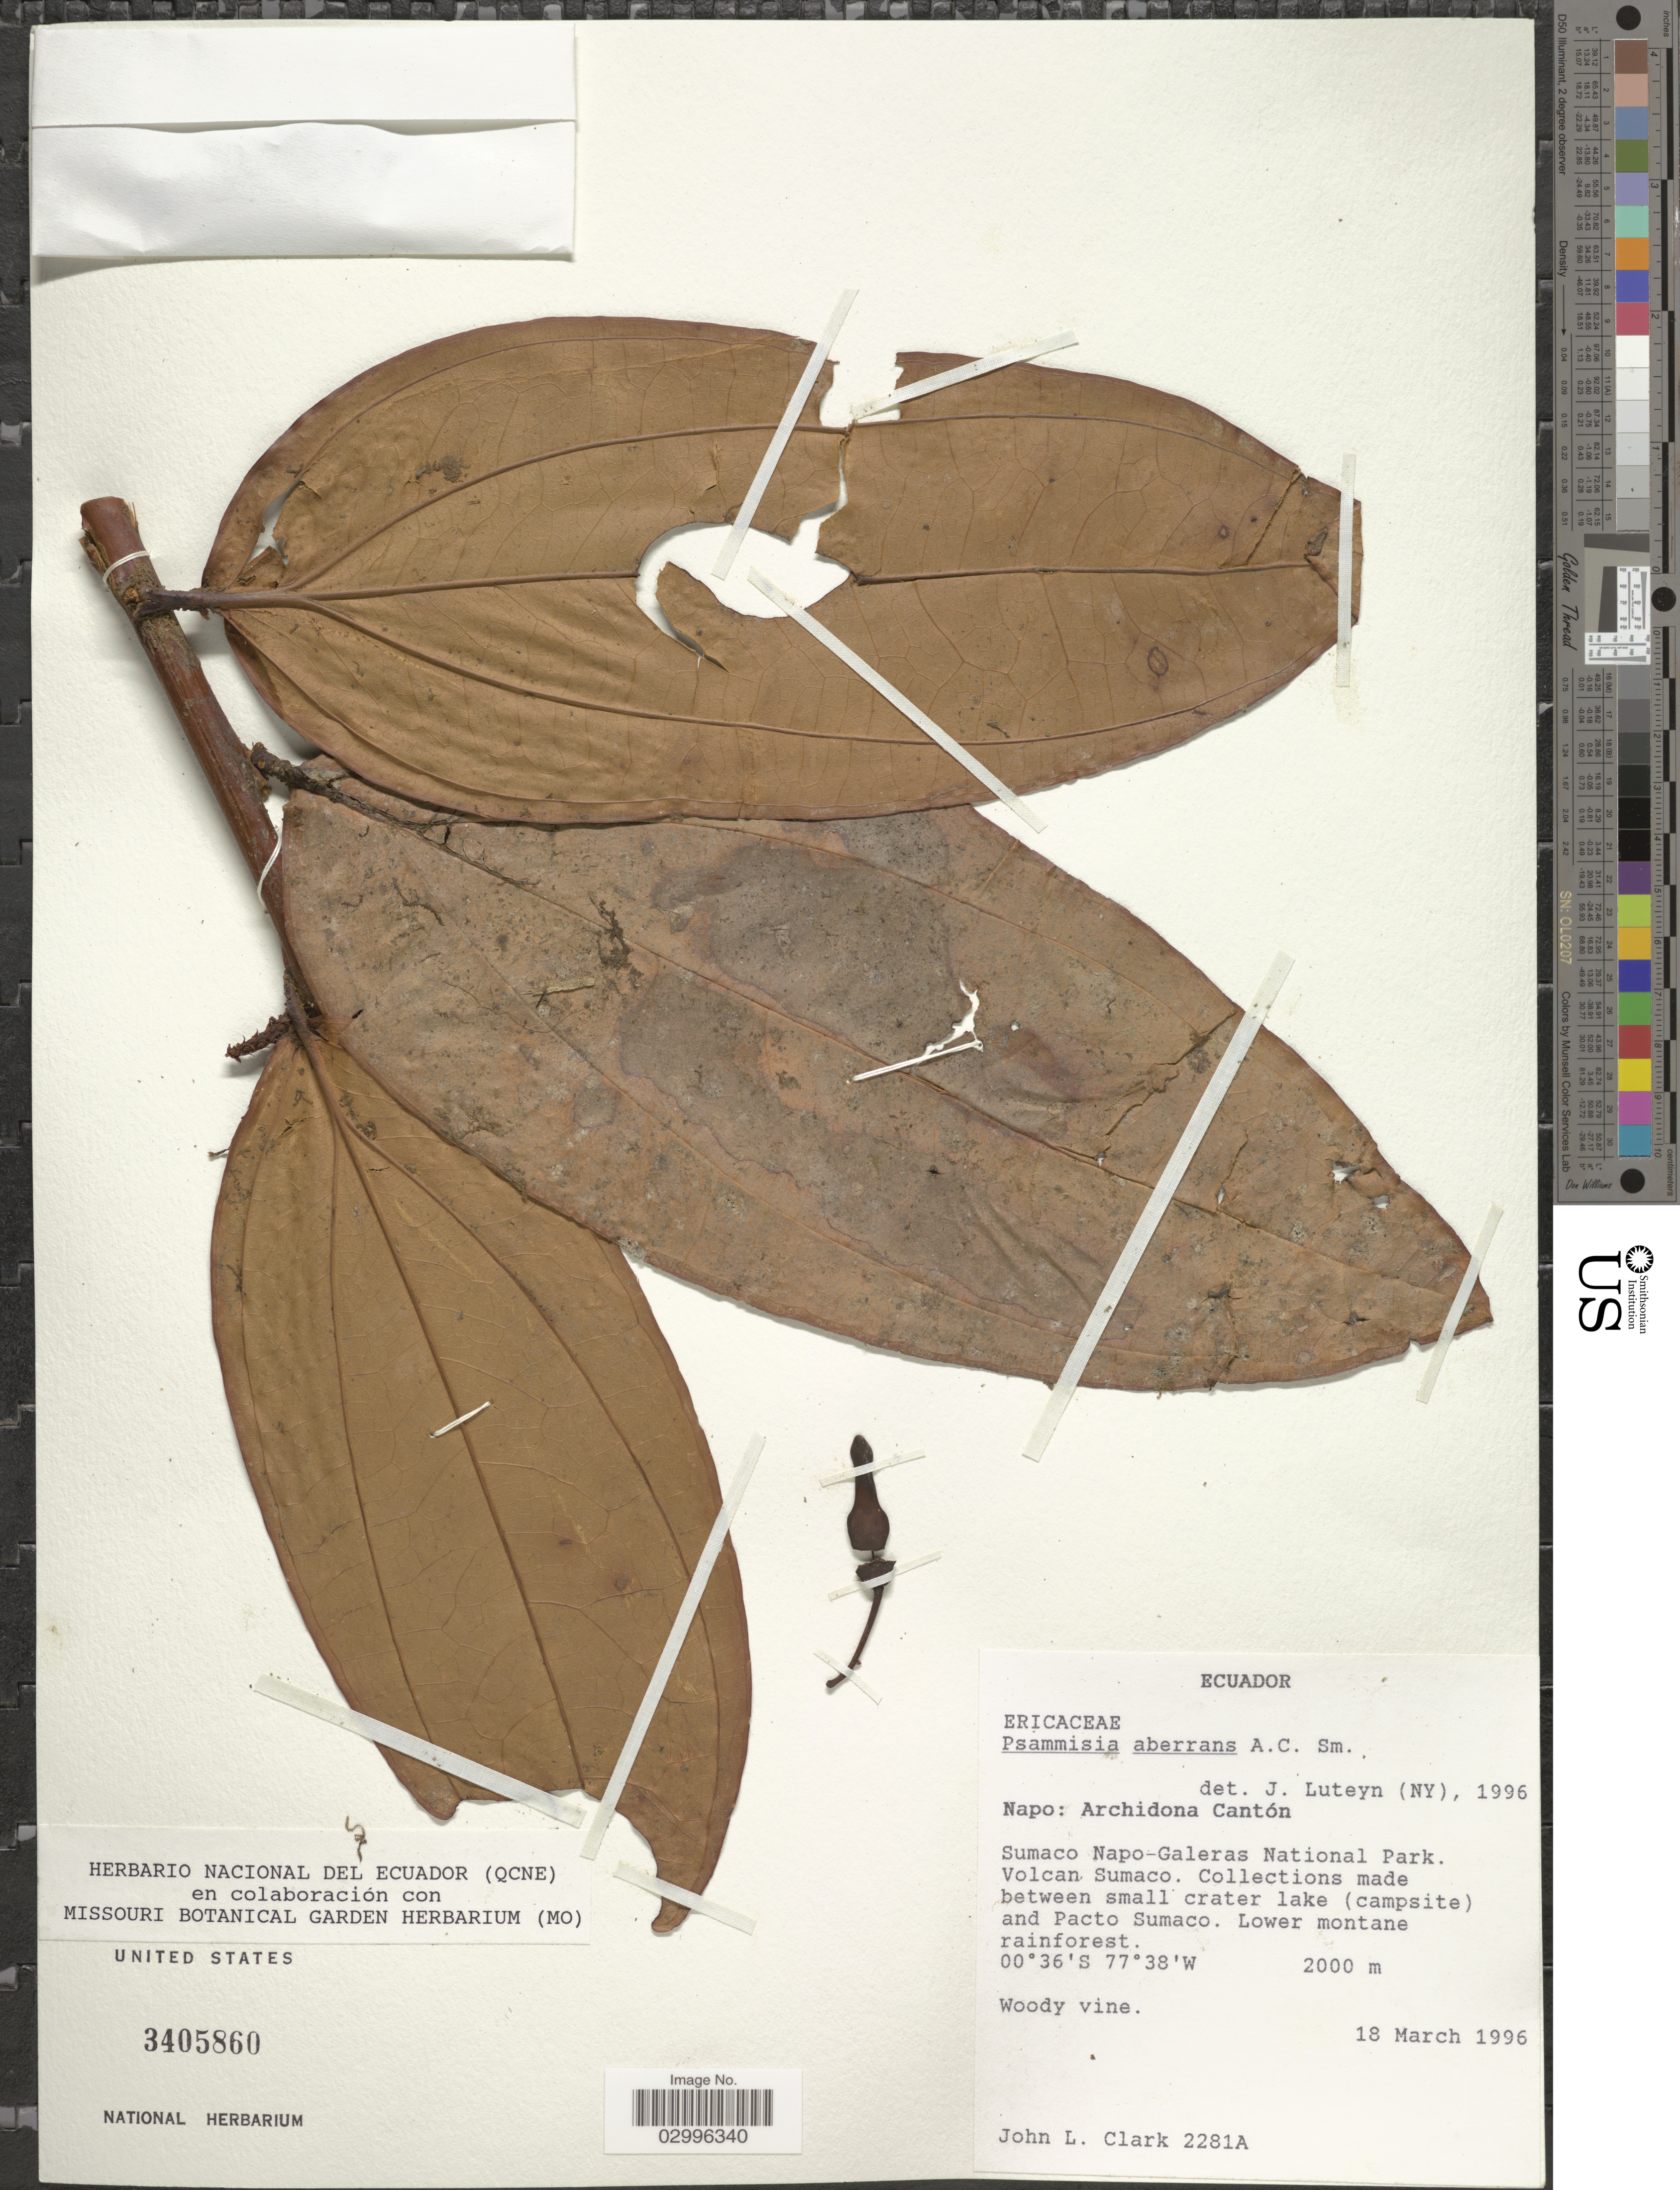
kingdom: Plantae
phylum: Tracheophyta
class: Magnoliopsida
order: Ericales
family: Ericaceae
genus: Psammisia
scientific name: Psammisia aberrans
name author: A.C. Sm.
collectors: J. L. Clark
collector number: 2281A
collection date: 1996-03-18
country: Ecuador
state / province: Napo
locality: Archidona Cantón. Sumaco Napo- Galeras National Park. Volcan Sumaco. Collections made between small crater lake (campsite) and Pacto Sumaco.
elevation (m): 2000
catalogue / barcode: US 3405860